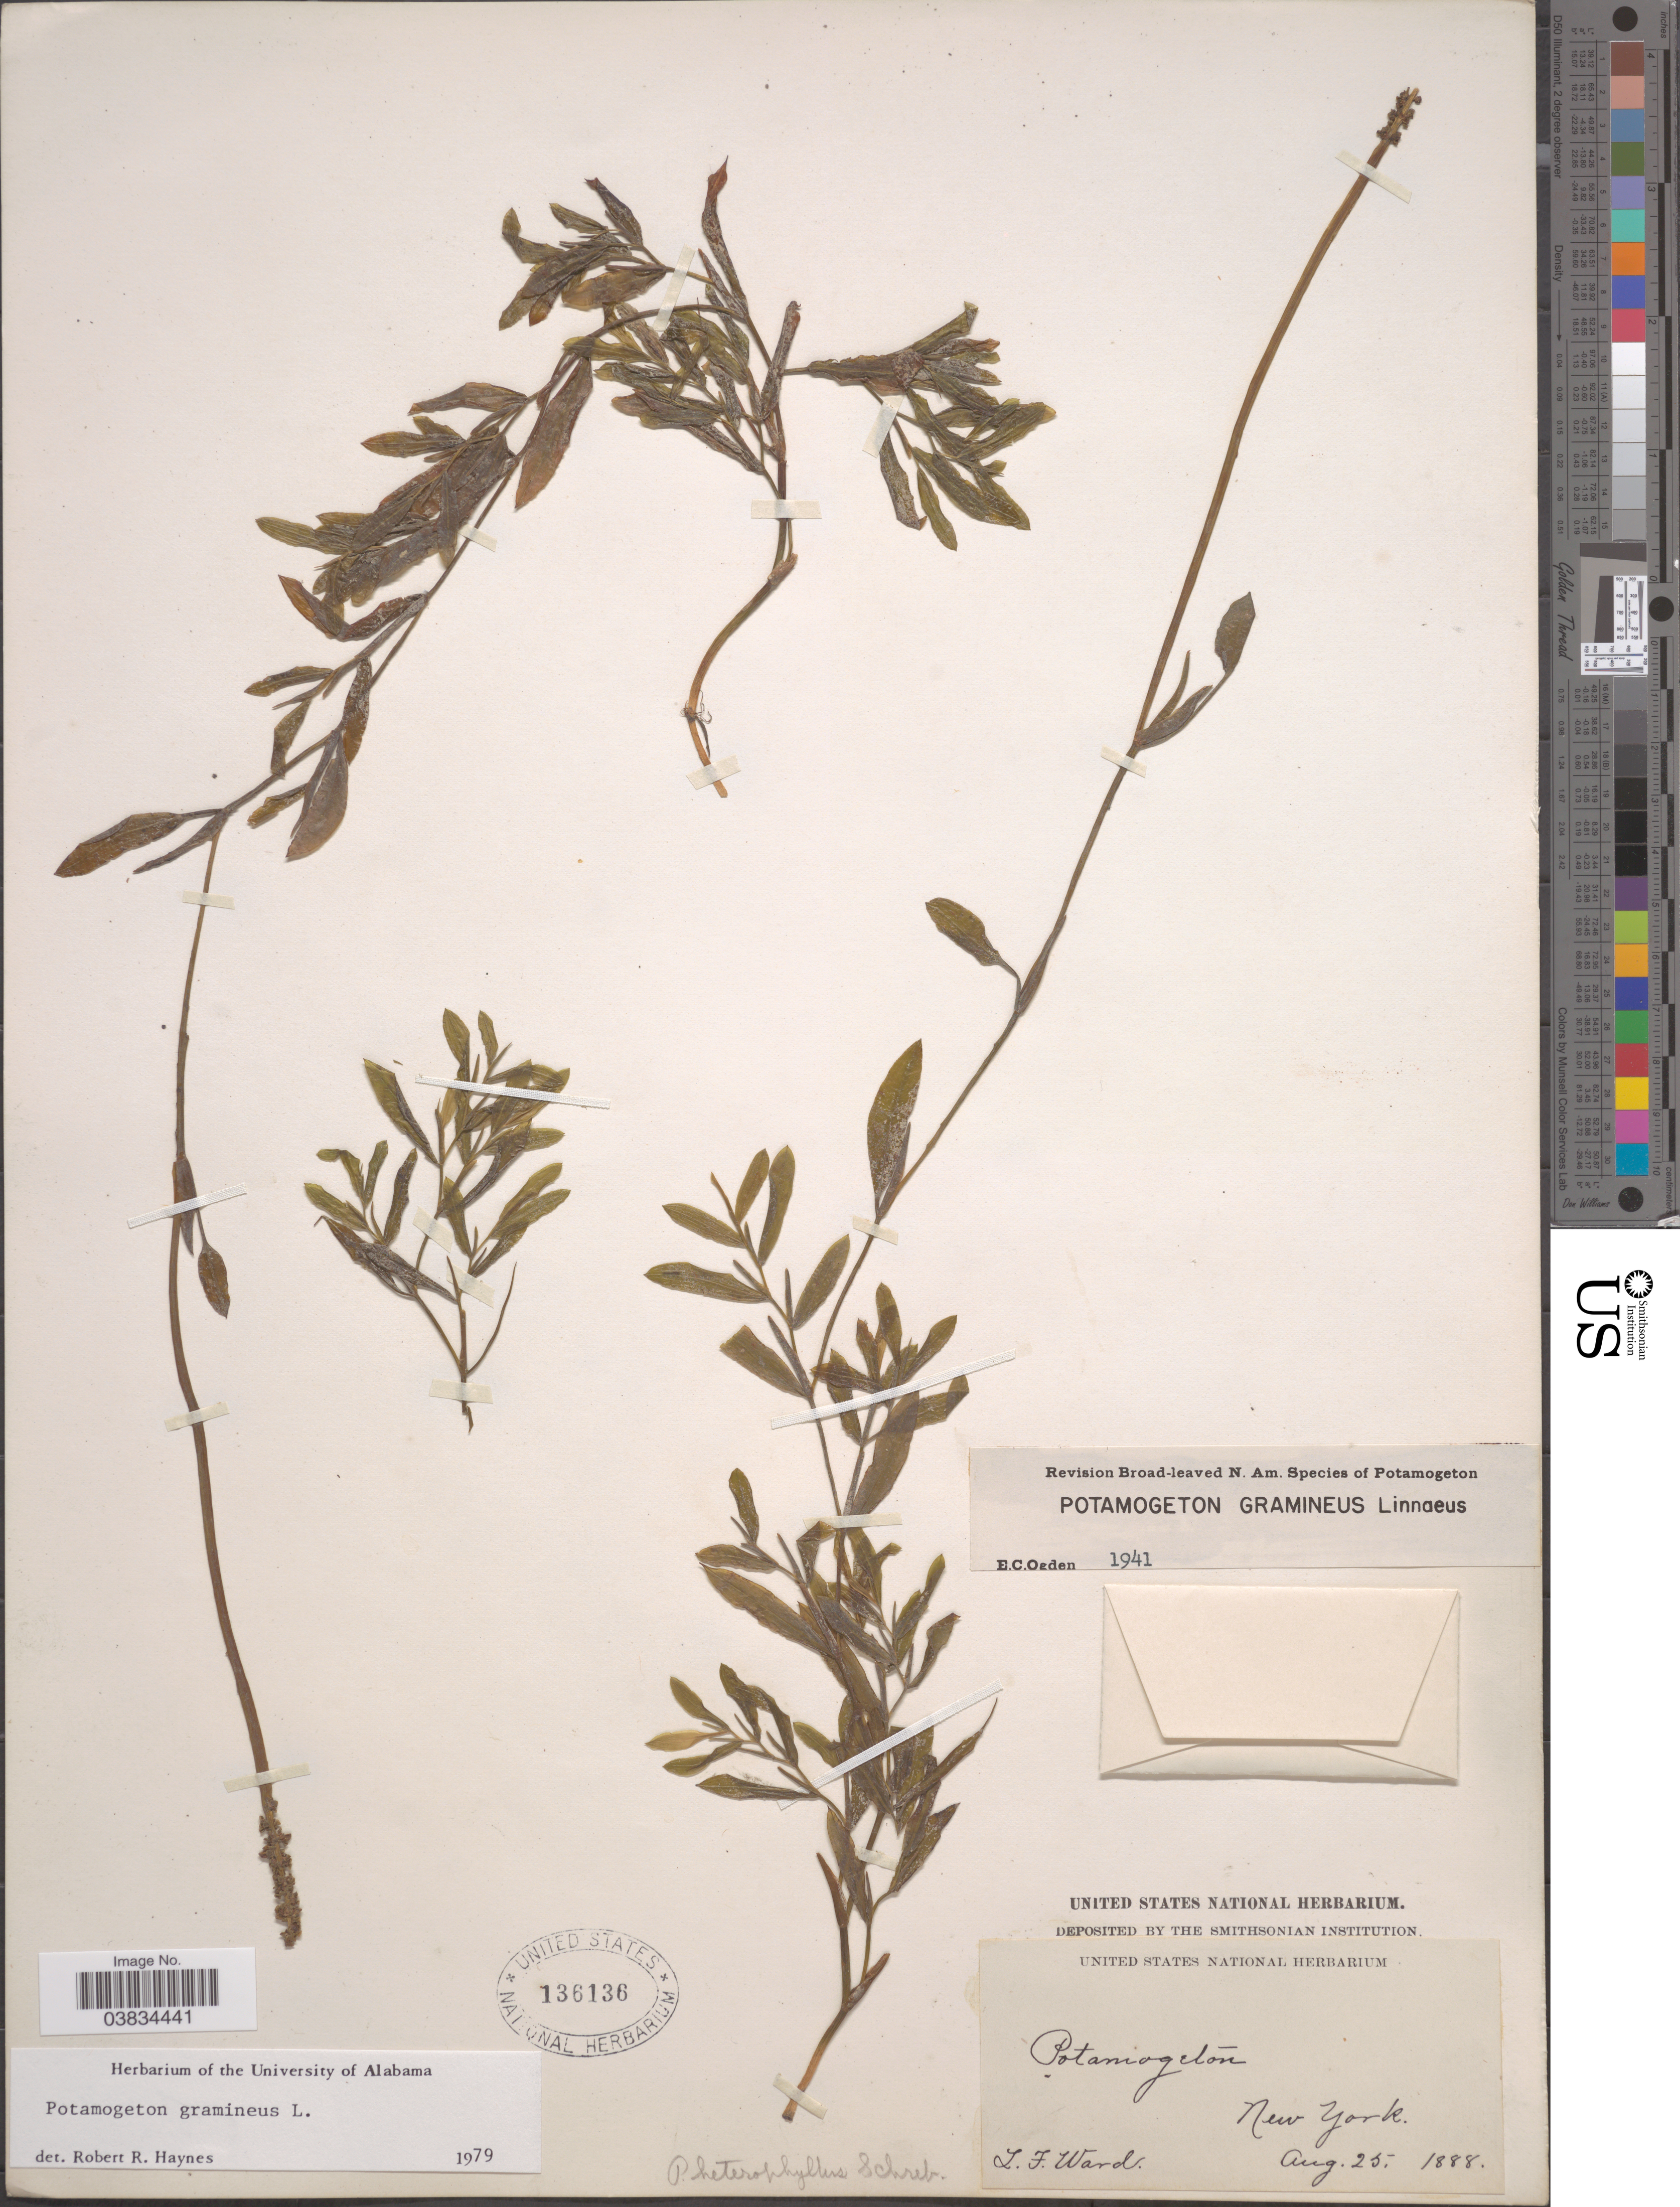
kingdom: Plantae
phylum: Tracheophyta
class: Liliopsida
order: Alismatales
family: Potamogetonaceae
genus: Potamogeton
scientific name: Potamogeton gramineus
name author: L.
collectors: L. Ward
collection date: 1888-08-25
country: United States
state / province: New York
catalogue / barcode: US 136136